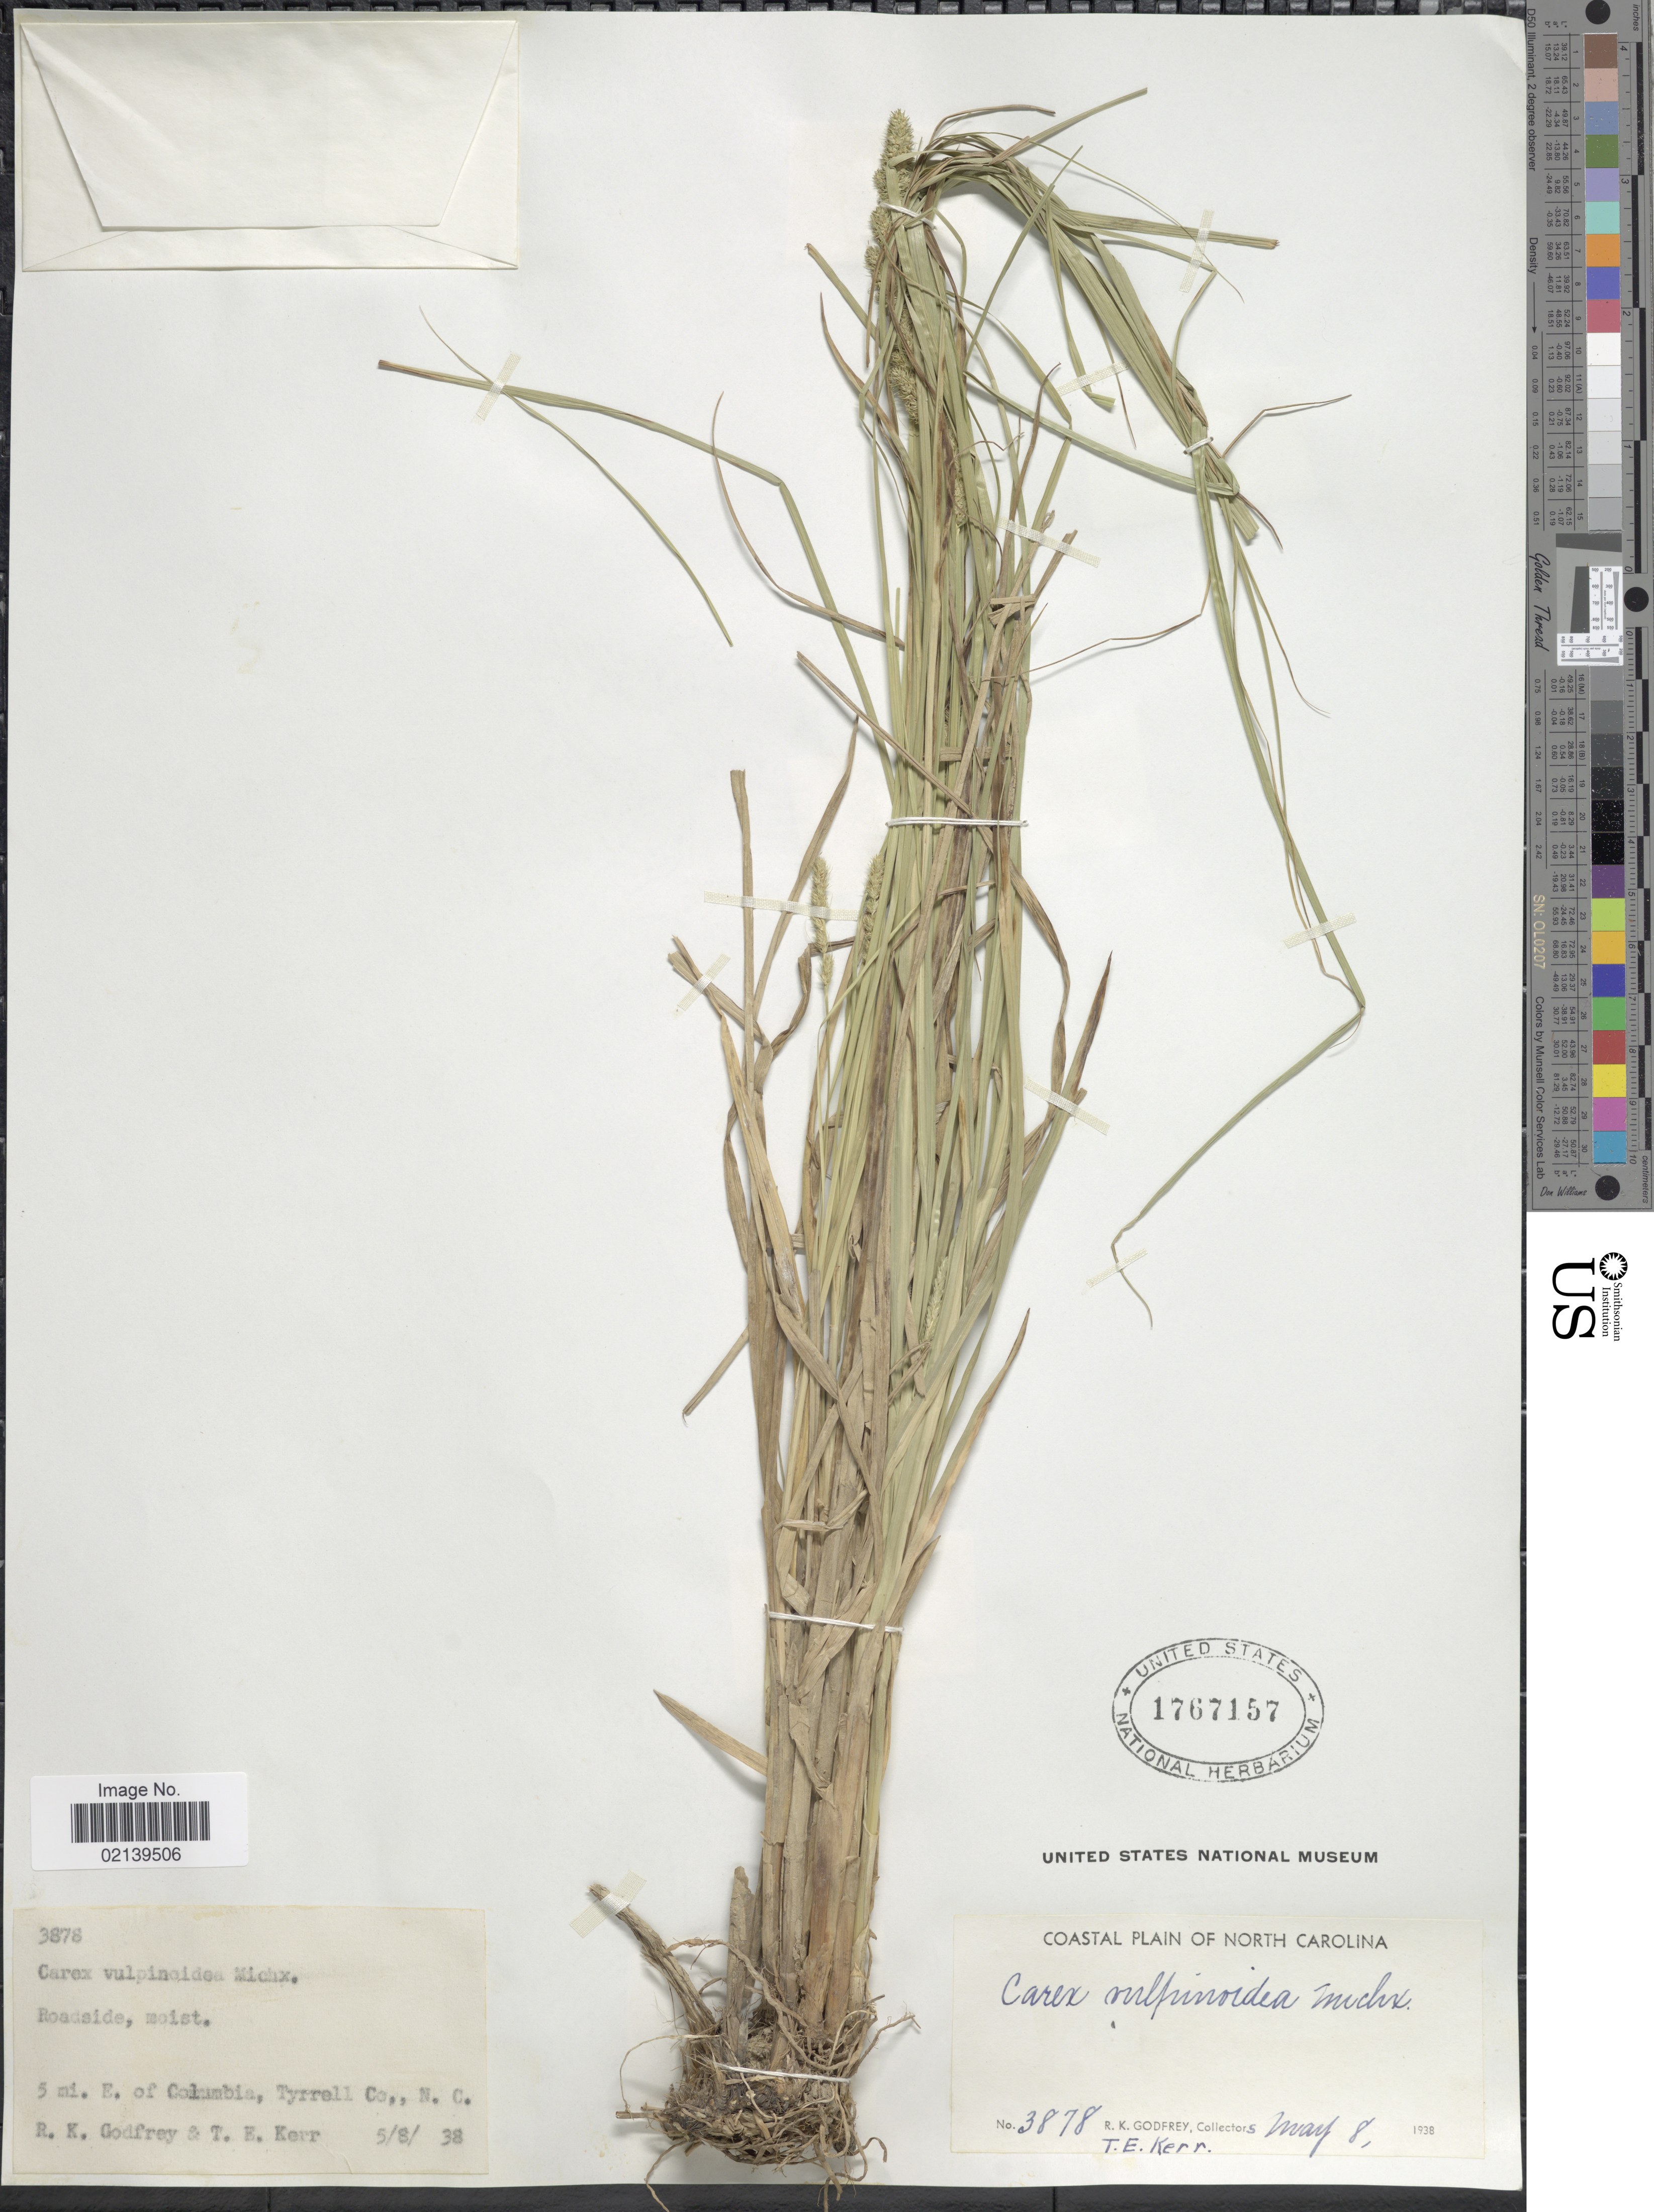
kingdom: Plantae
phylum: Tracheophyta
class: Liliopsida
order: Poales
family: Cyperaceae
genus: Carex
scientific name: Carex vulpinoidea Michx.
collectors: R. K. Godfrey & T. E. Kerr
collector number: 3878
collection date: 1938-05-08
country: United States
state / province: North Carolina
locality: Roadside, 5 mi. of Columbia, Tyrrell Co., N. C., Coastal Plain of North Carolina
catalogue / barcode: US 1767157